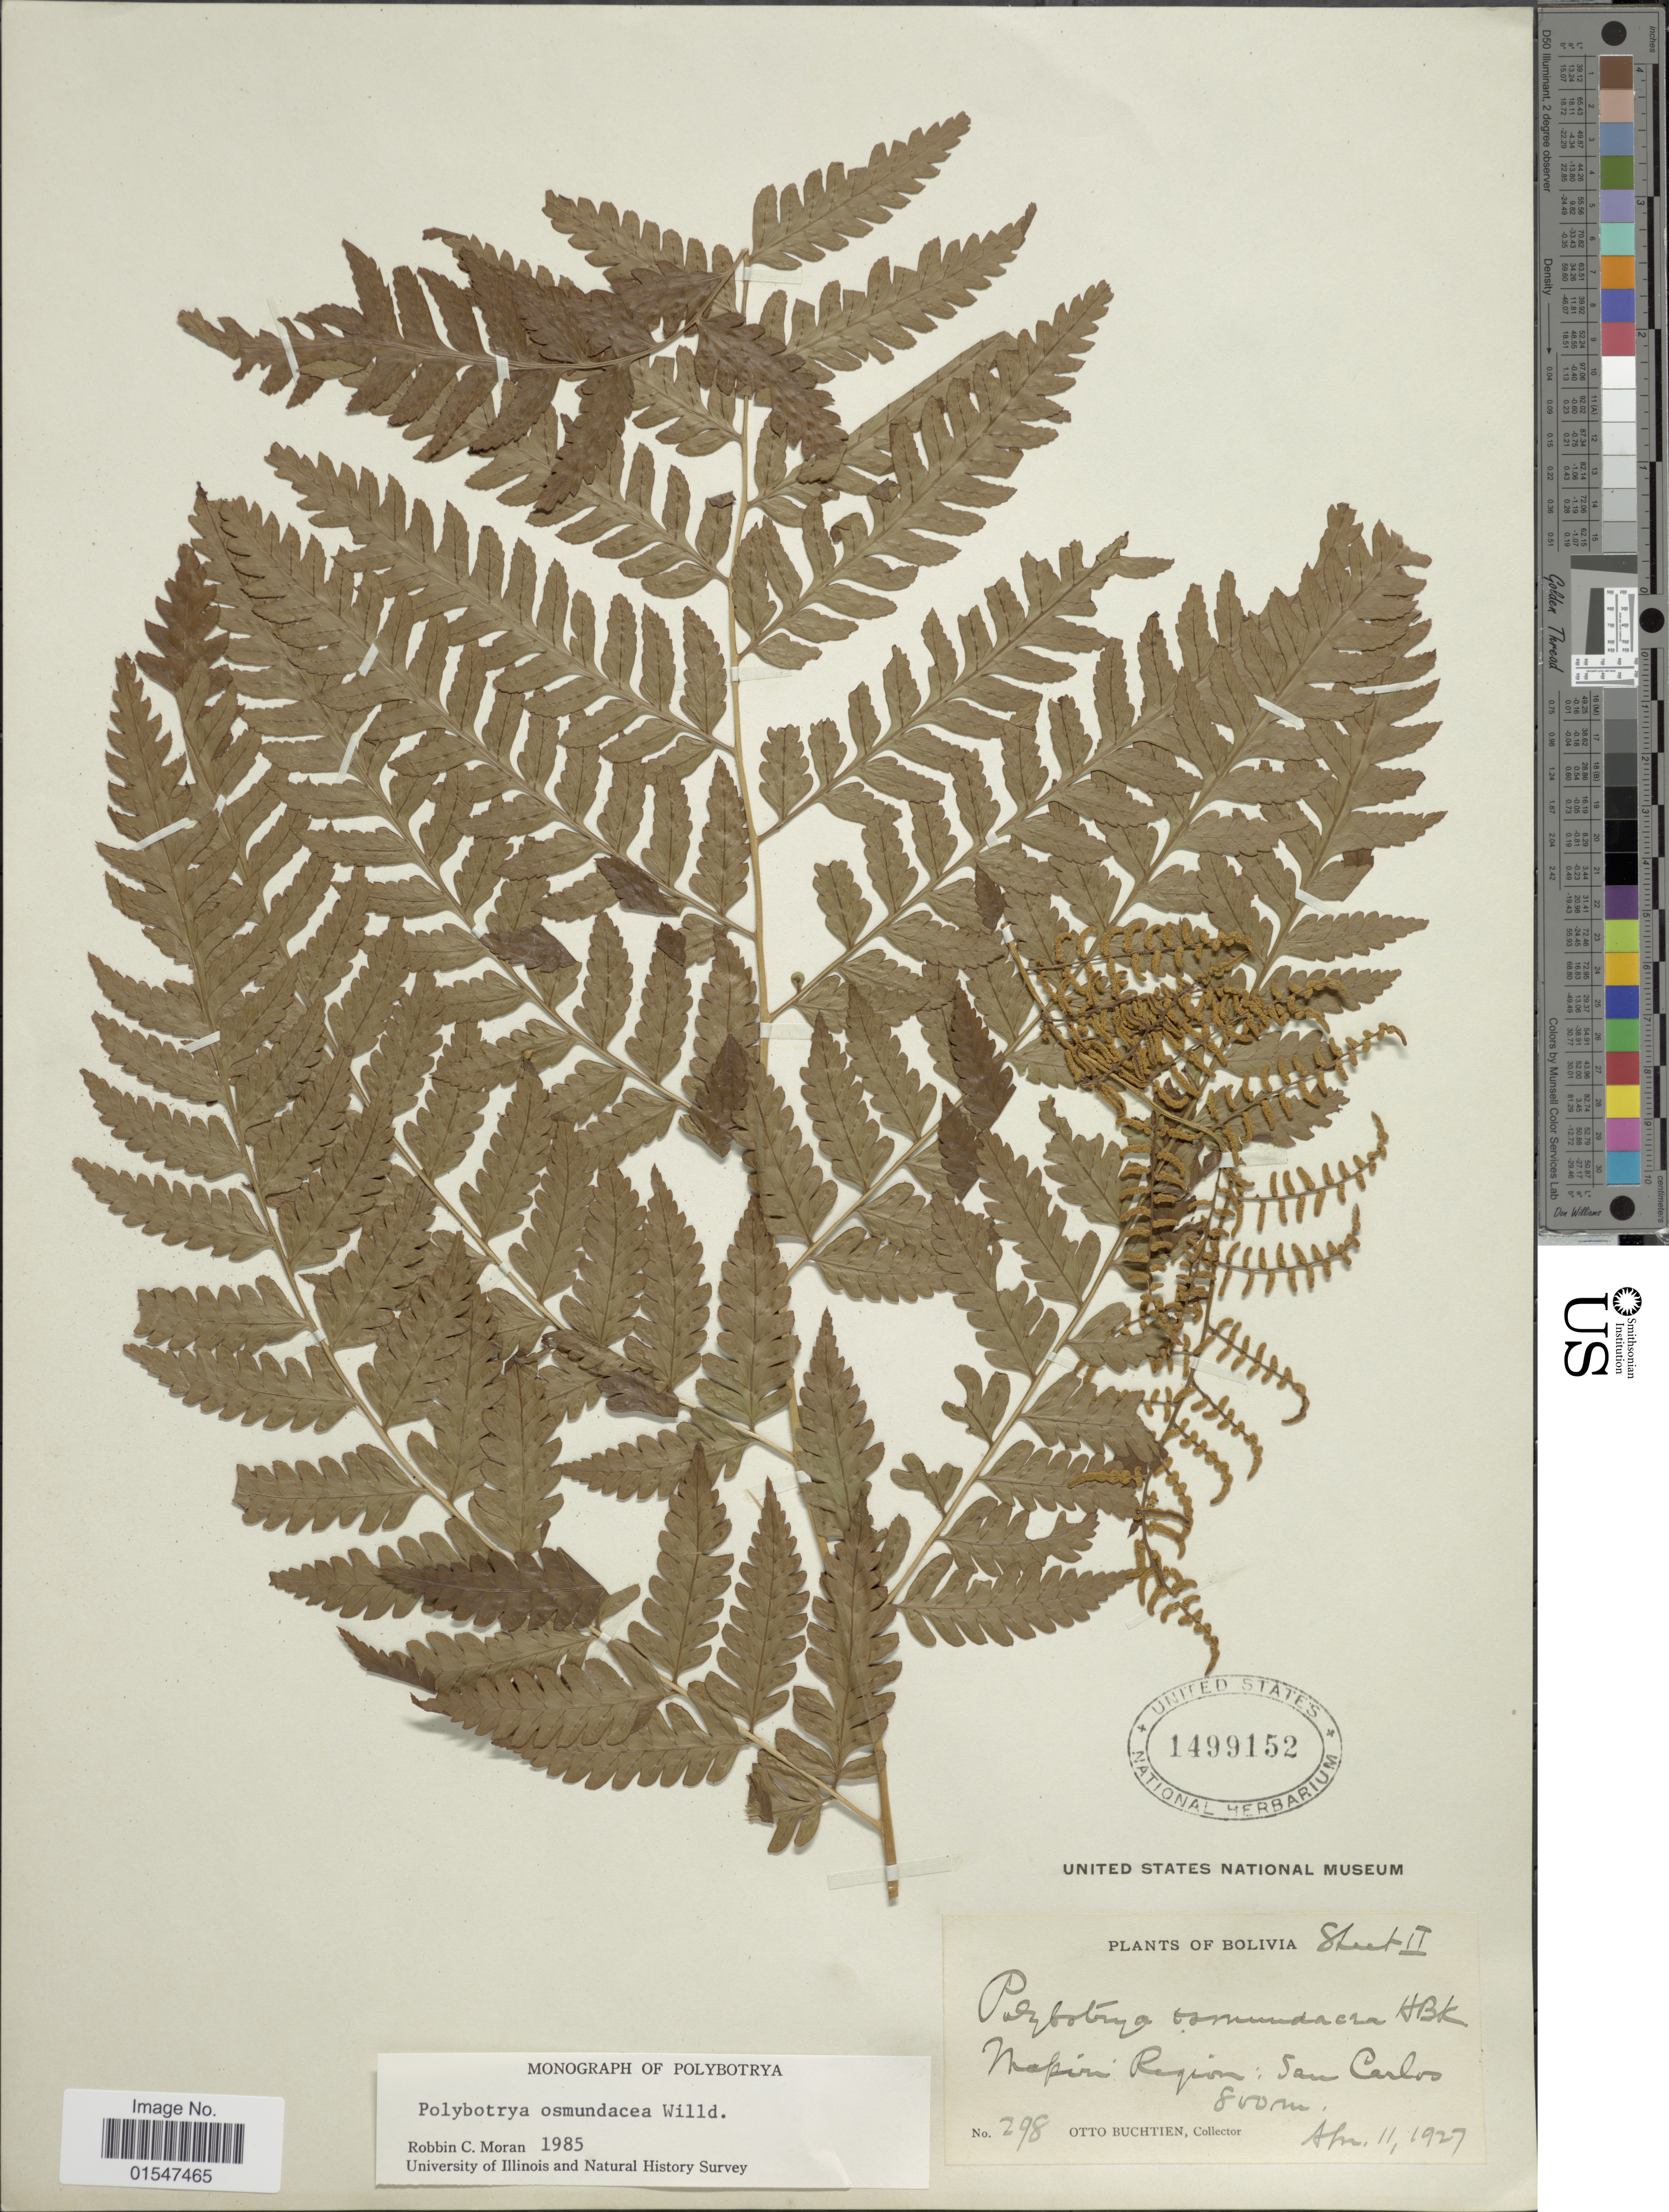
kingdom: Plantae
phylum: Tracheophyta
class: Polypodiopsida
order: Polypodiales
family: Dryopteridaceae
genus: Polybotrya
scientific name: Polybotrya osmundacea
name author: Humb. & Bonpl. ex Willd.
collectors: O. Buchtien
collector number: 298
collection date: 1927-04-11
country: Bolivia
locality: Mapiri Región: San Carlos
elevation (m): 800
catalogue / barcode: US 1499152